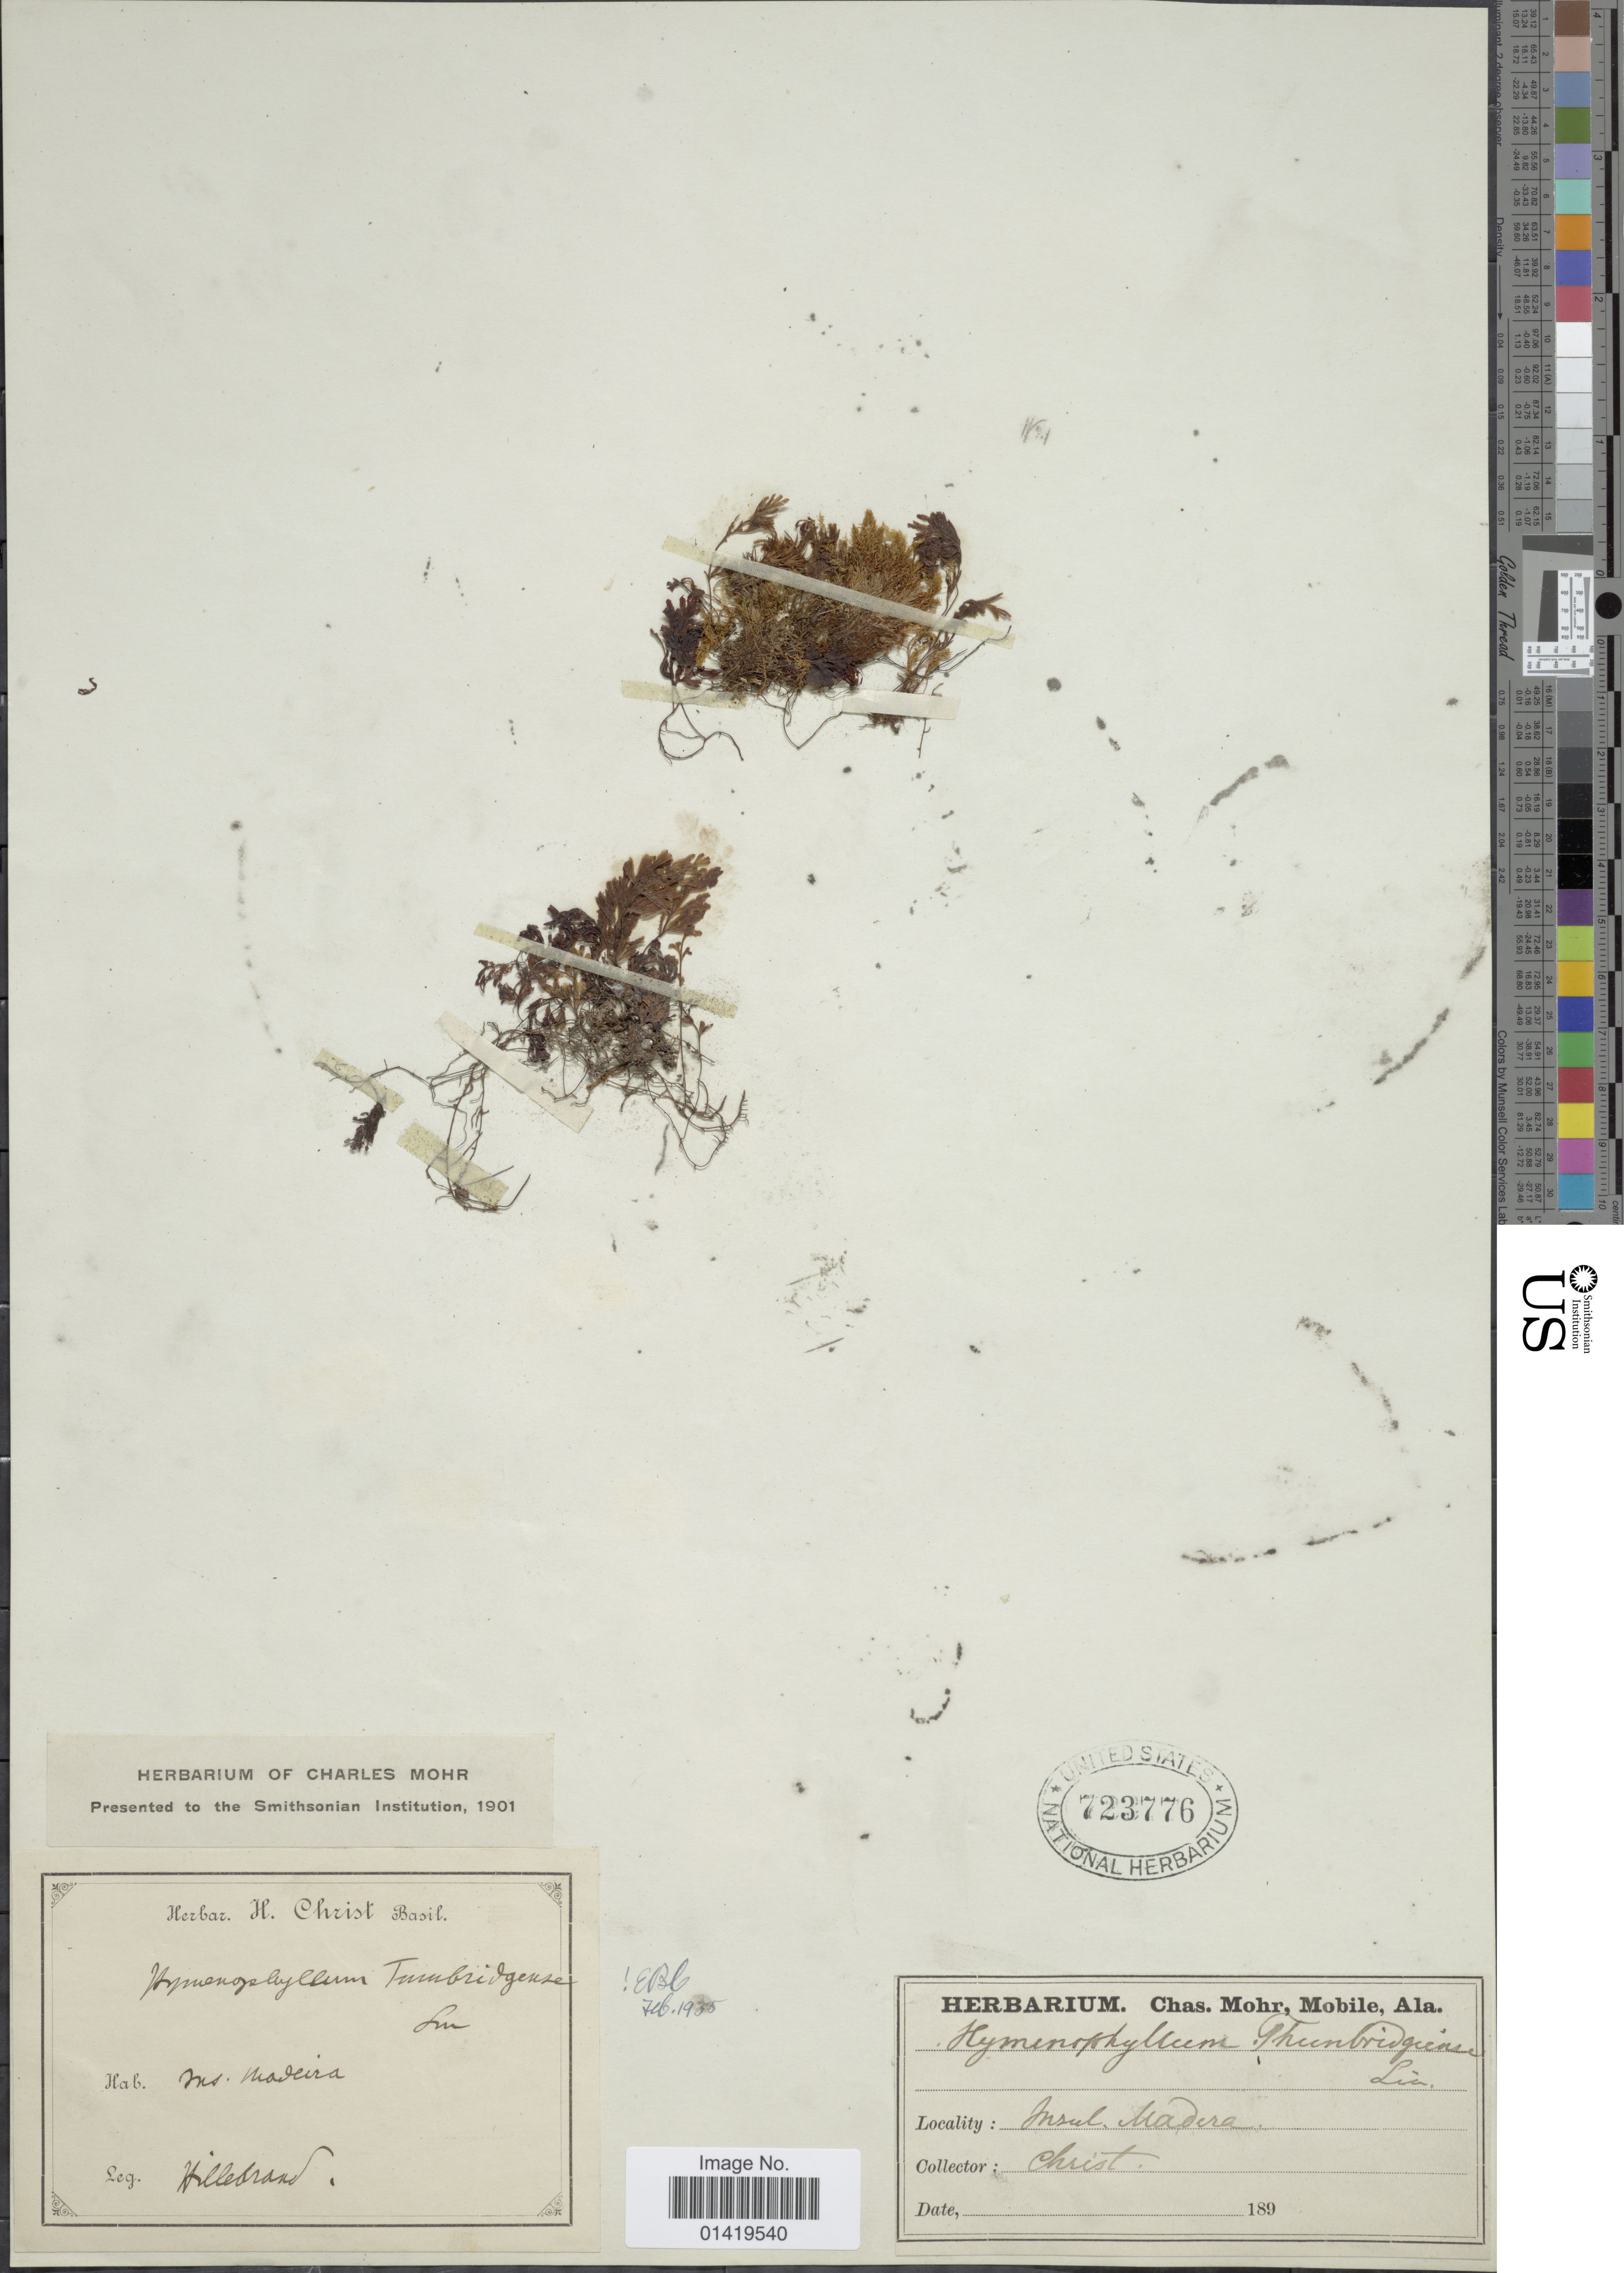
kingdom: Plantae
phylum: Tracheophyta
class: Polypodiopsida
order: Hymenophyllales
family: Hymenophyllaceae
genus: Hymenophyllum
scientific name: Hymenophyllum tunbrigense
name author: (L.) Small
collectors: -. Hillebrand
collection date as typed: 189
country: Portugal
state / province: Madeira (Aut. Reg.)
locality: Ins. Madeira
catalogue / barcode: US 723776